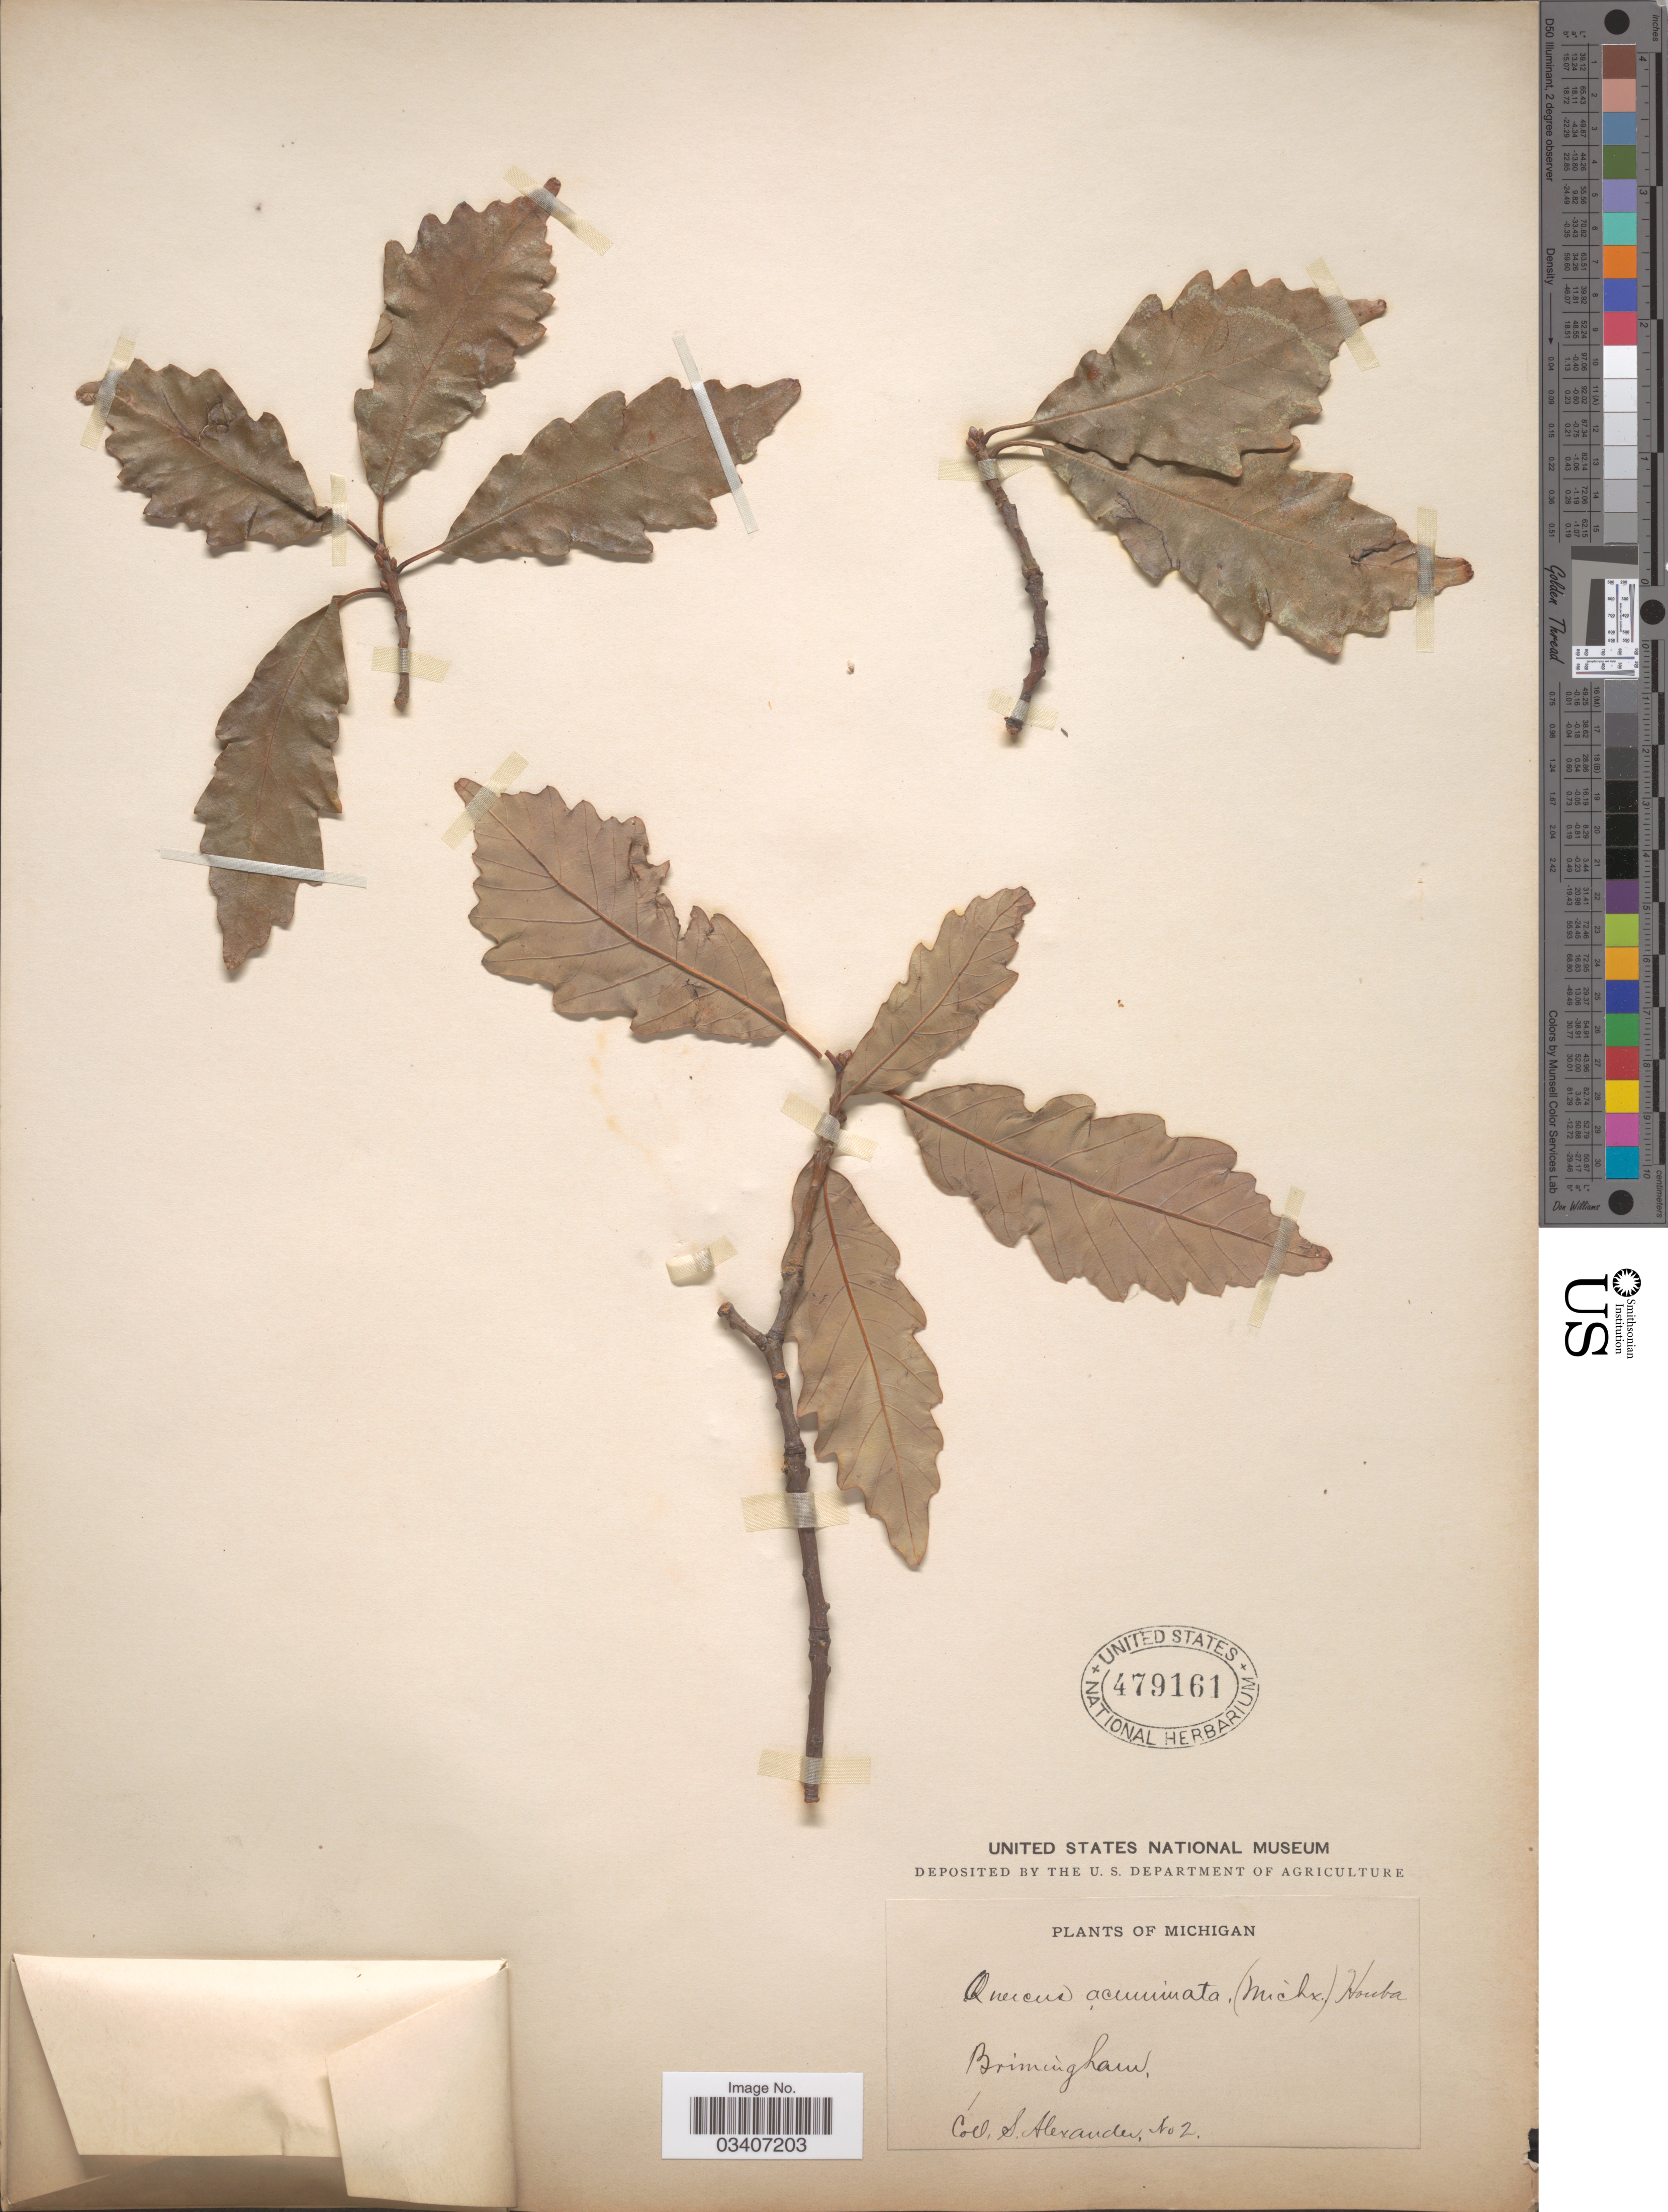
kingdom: Plantae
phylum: Tracheophyta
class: Magnoliopsida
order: Fagales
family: Fagaceae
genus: Quercus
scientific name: Quercus muehlenbergii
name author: Engelm.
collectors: S. Alexander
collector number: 2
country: United States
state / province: Michigan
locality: Birmingham.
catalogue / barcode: US 479161